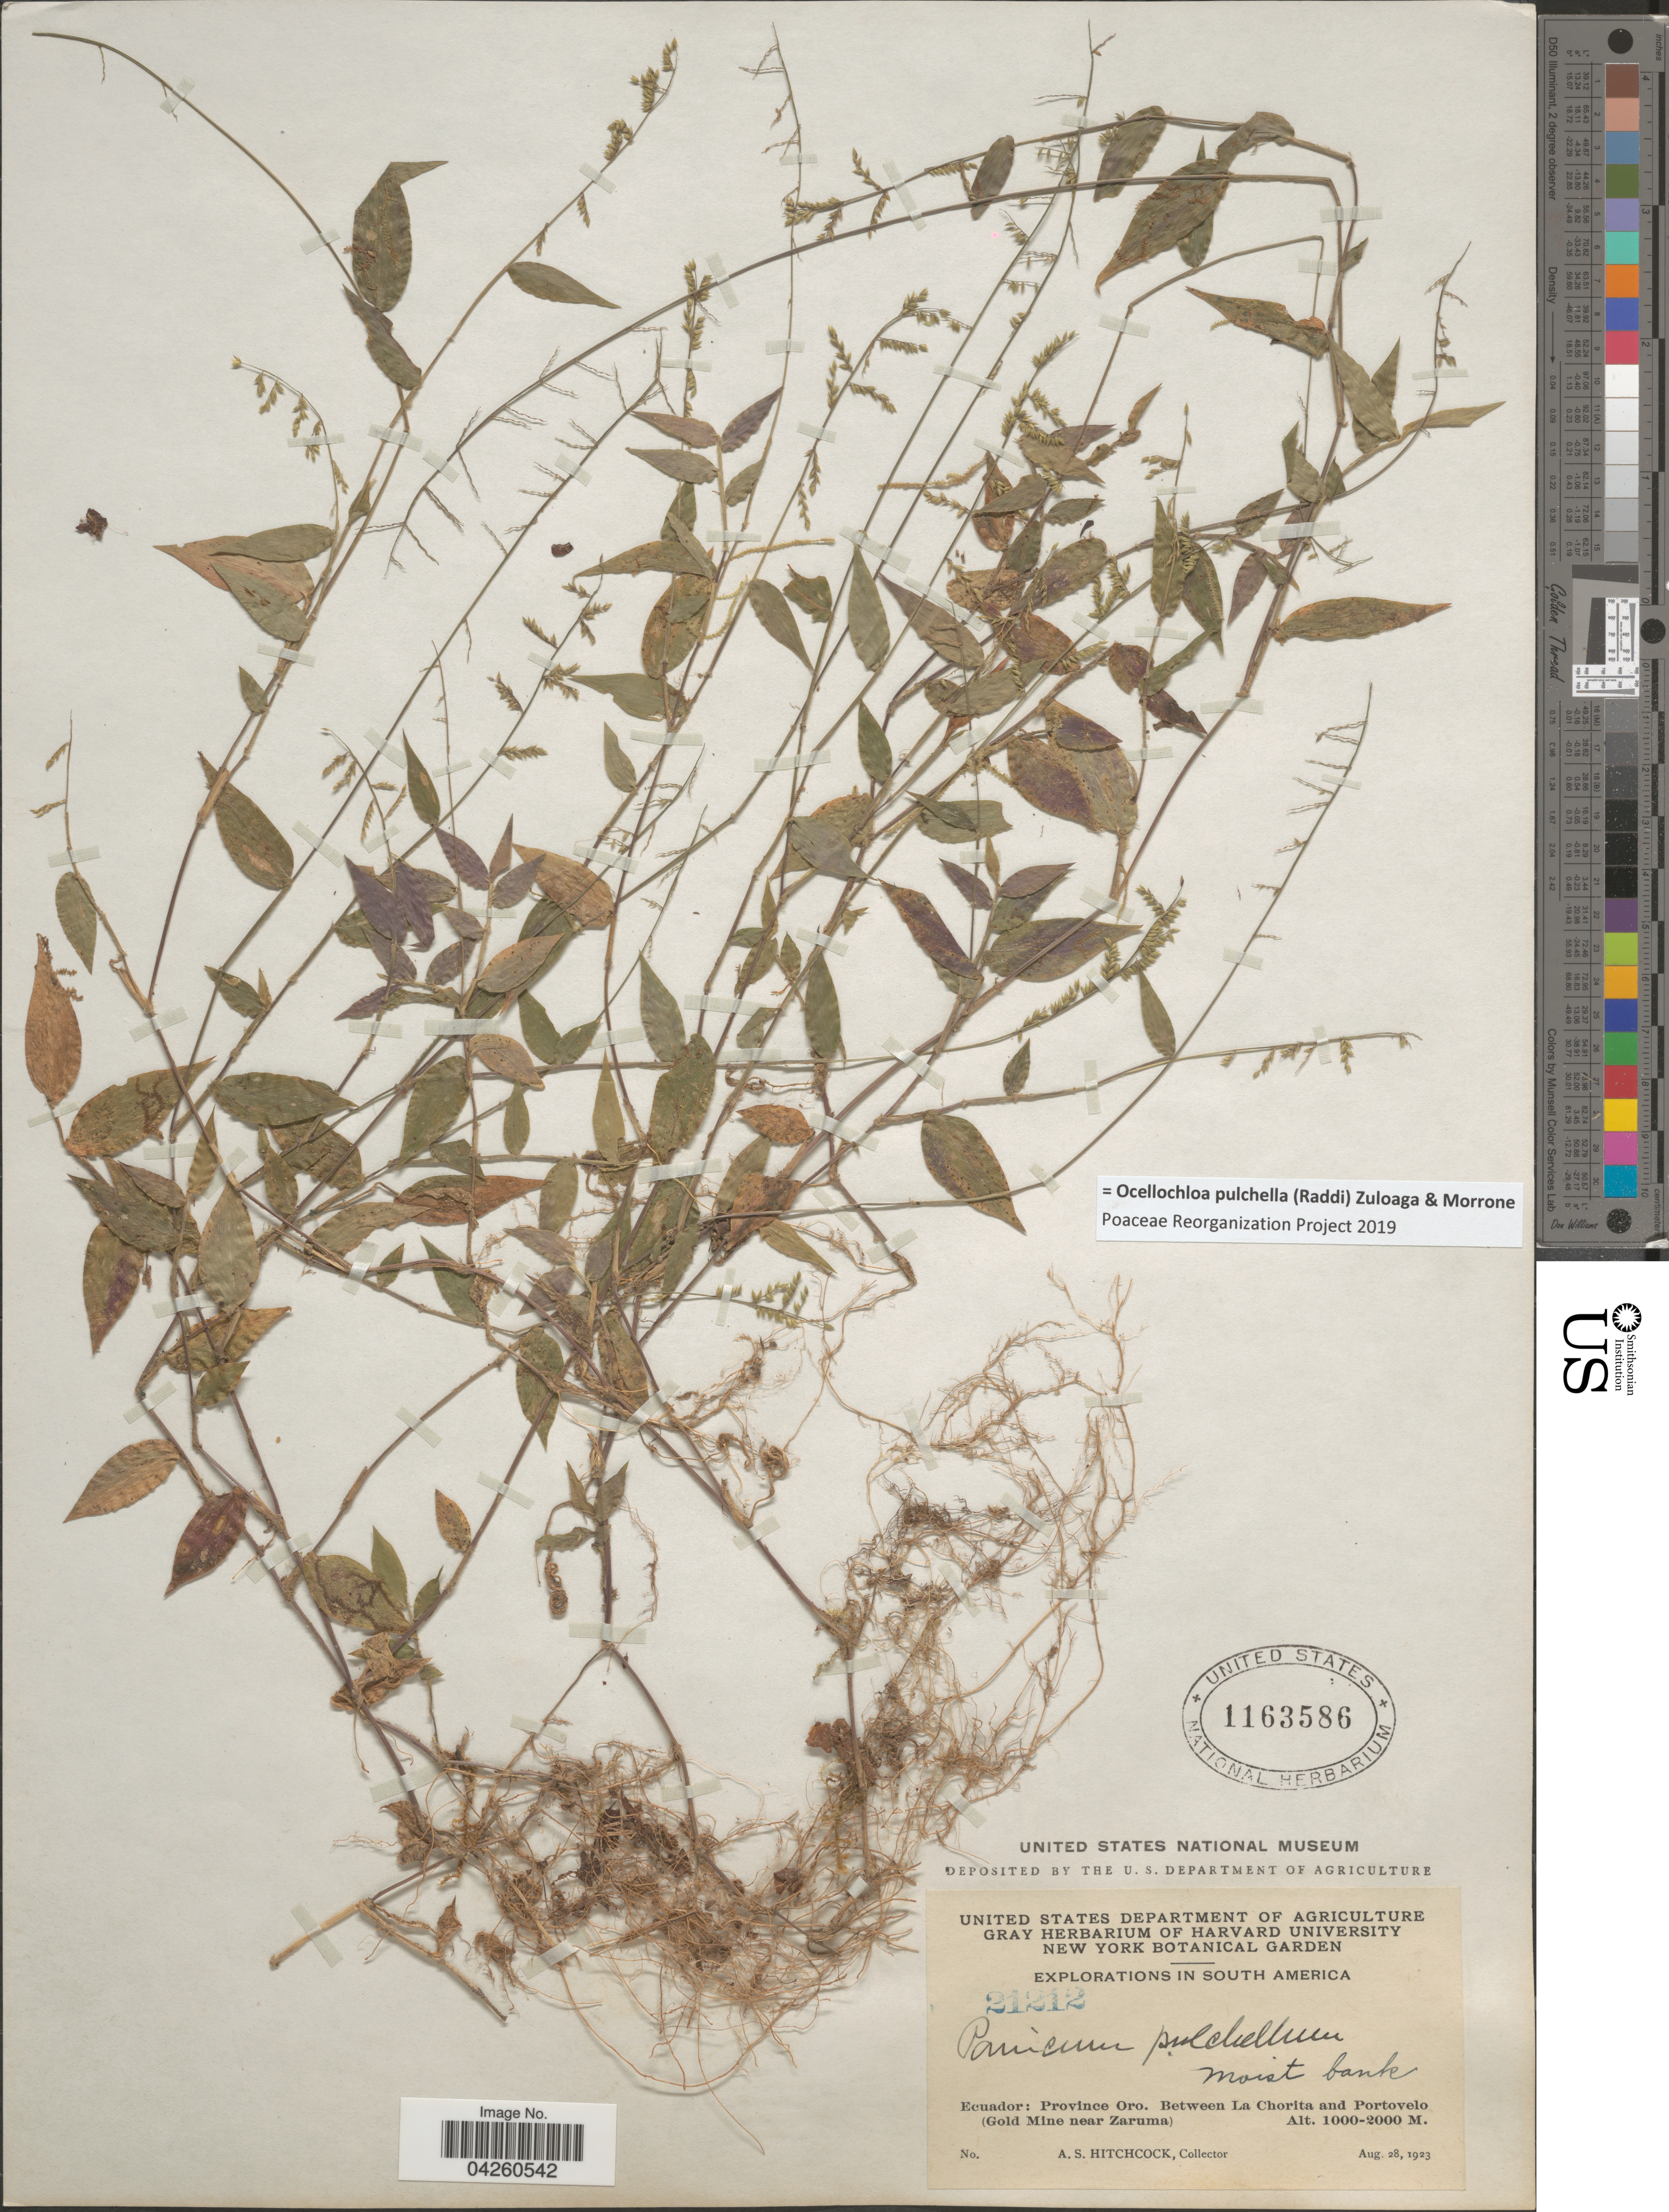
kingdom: Plantae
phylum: Tracheophyta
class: Liliopsida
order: Poales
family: Poaceae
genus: Ocellochloa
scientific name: Ocellochloa pulchella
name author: (Raddi) Zuloaga & Morrone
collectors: A. S. Hitchcock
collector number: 21212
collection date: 1923-08-28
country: Ecuador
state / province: El Oro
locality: Explorations in South America. Province Oro. Between La Chorita and Portovelo (Gold Mine near Zaruma).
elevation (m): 1000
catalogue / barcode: US 1163586